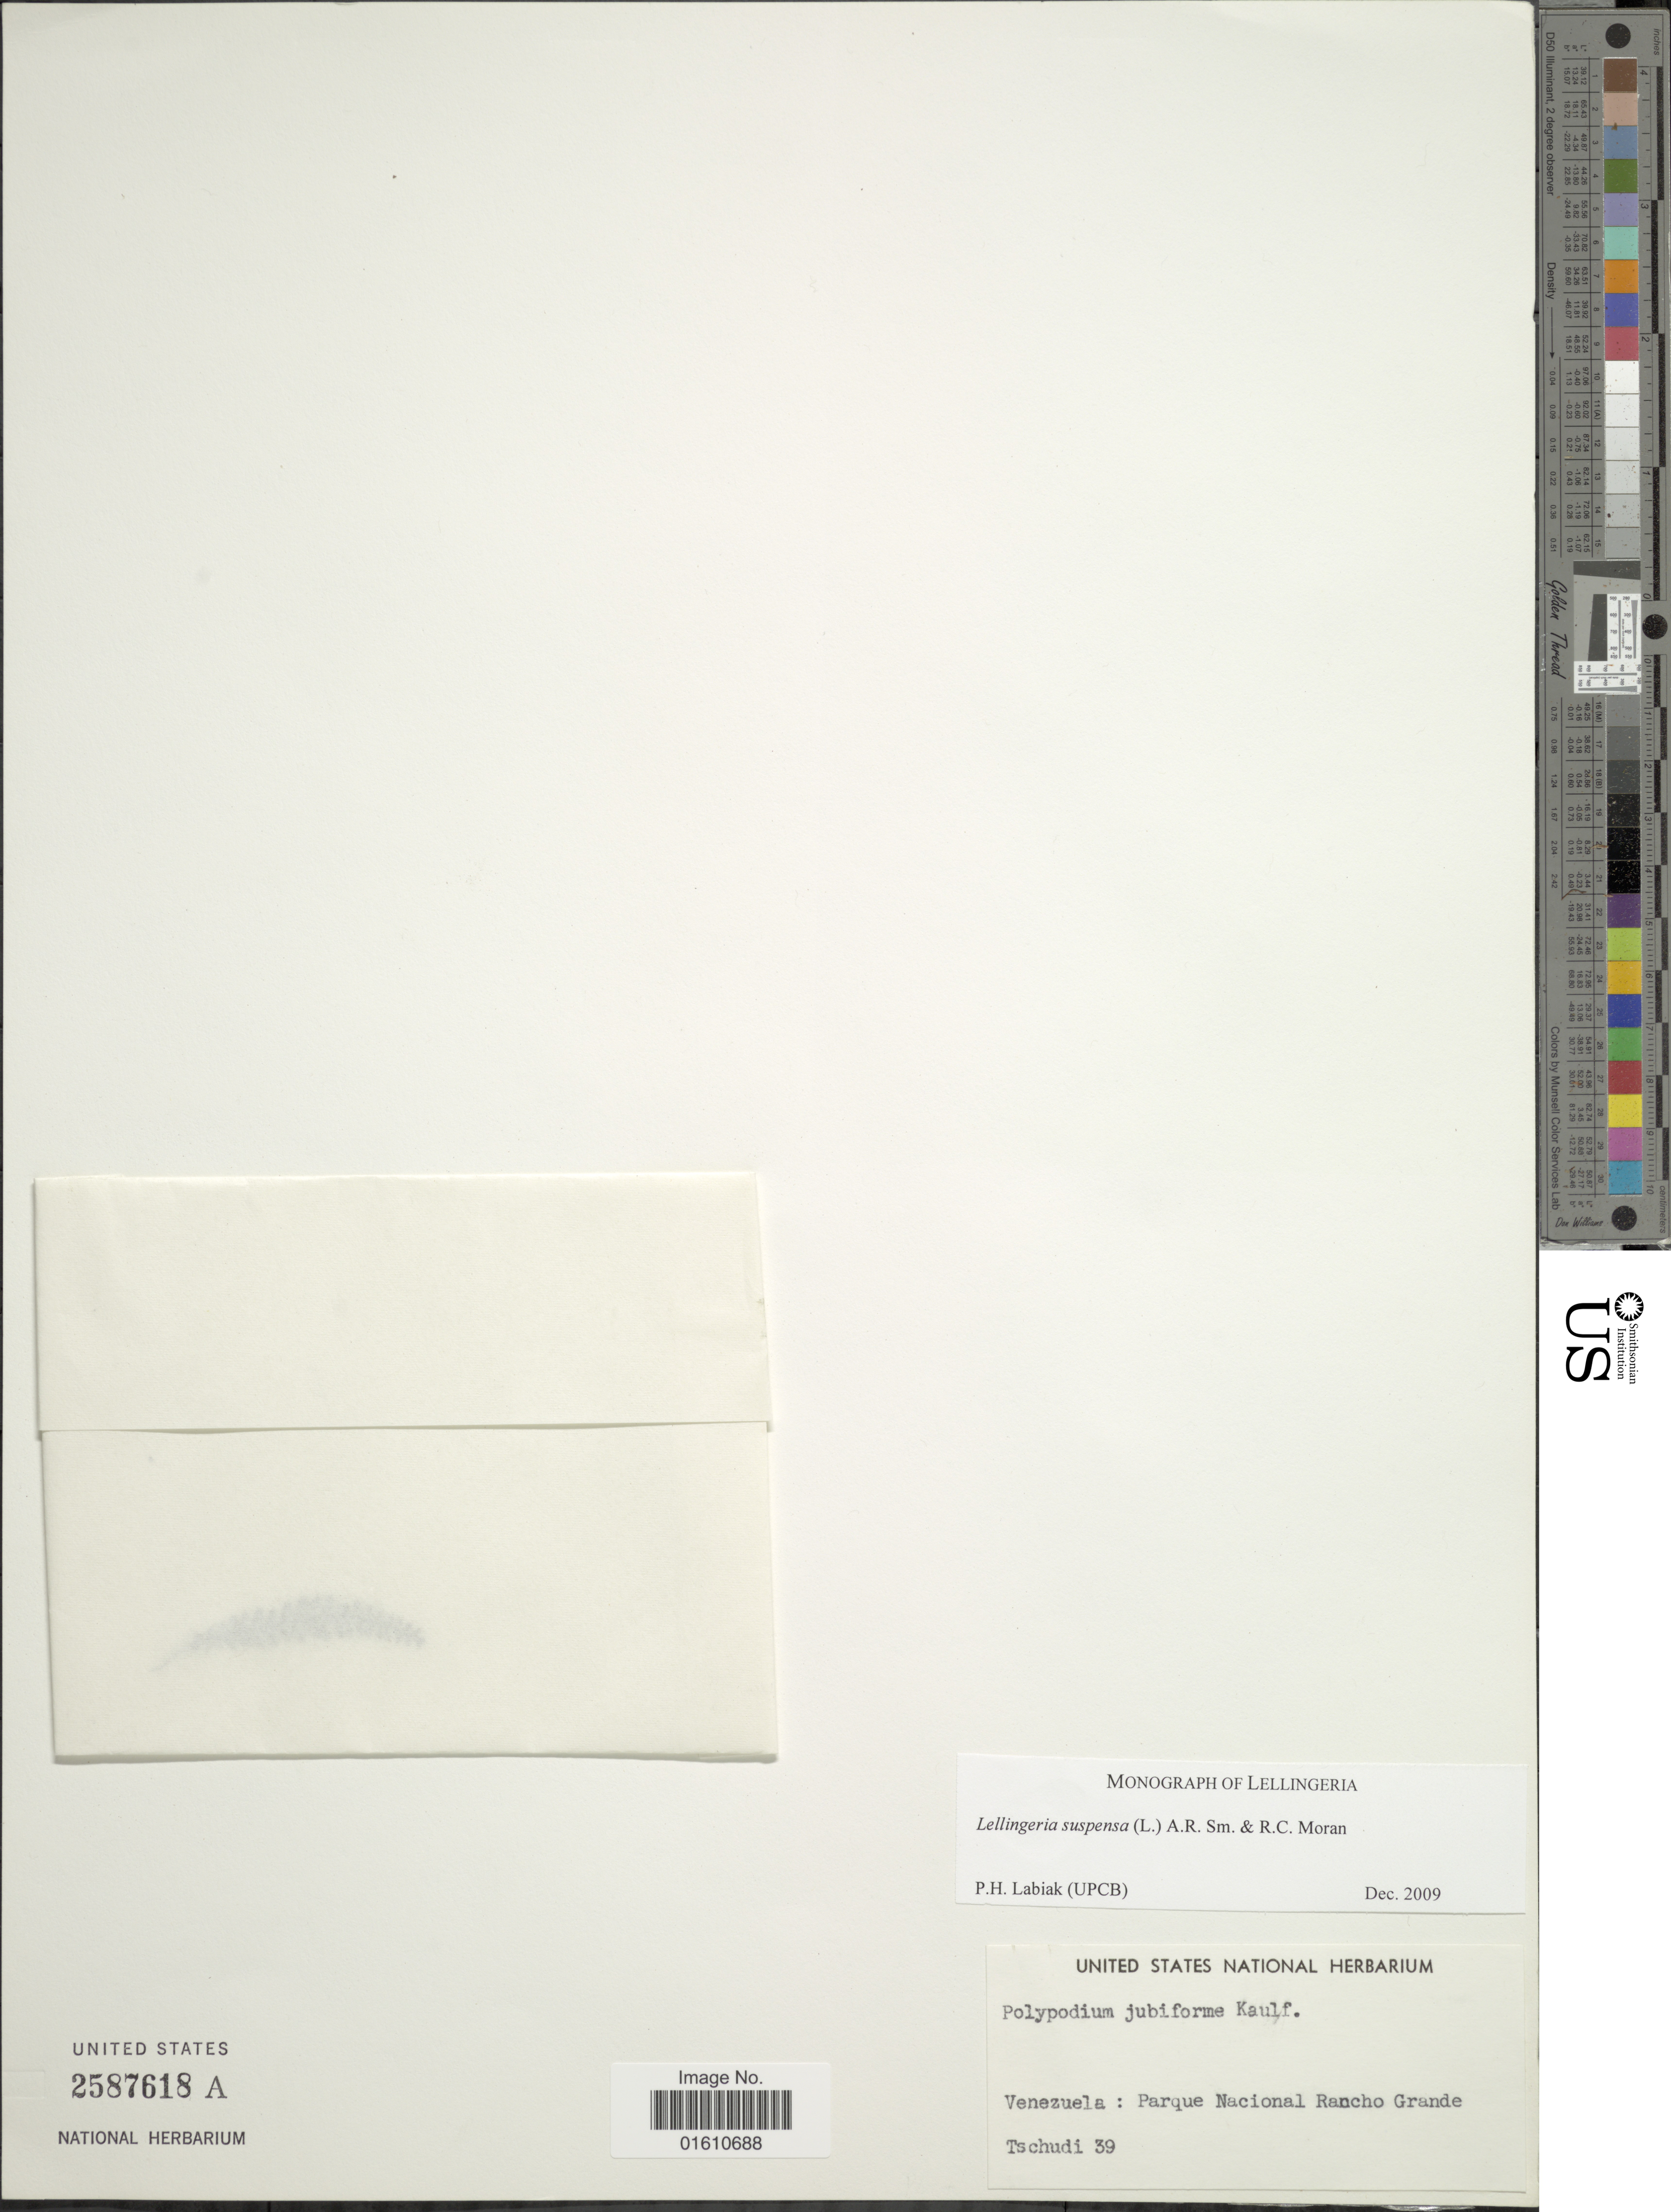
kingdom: Plantae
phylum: Tracheophyta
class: Polypodiopsida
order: Polypodiales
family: Polypodiaceae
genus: Lellingeria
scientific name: Lellingeria suspensa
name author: (L.) A.R. Sm. & R.C. Moran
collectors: Tschudi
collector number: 39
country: Venezuela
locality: Venezuela: Parque Nacional Rancho Grande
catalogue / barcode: US 2587618A